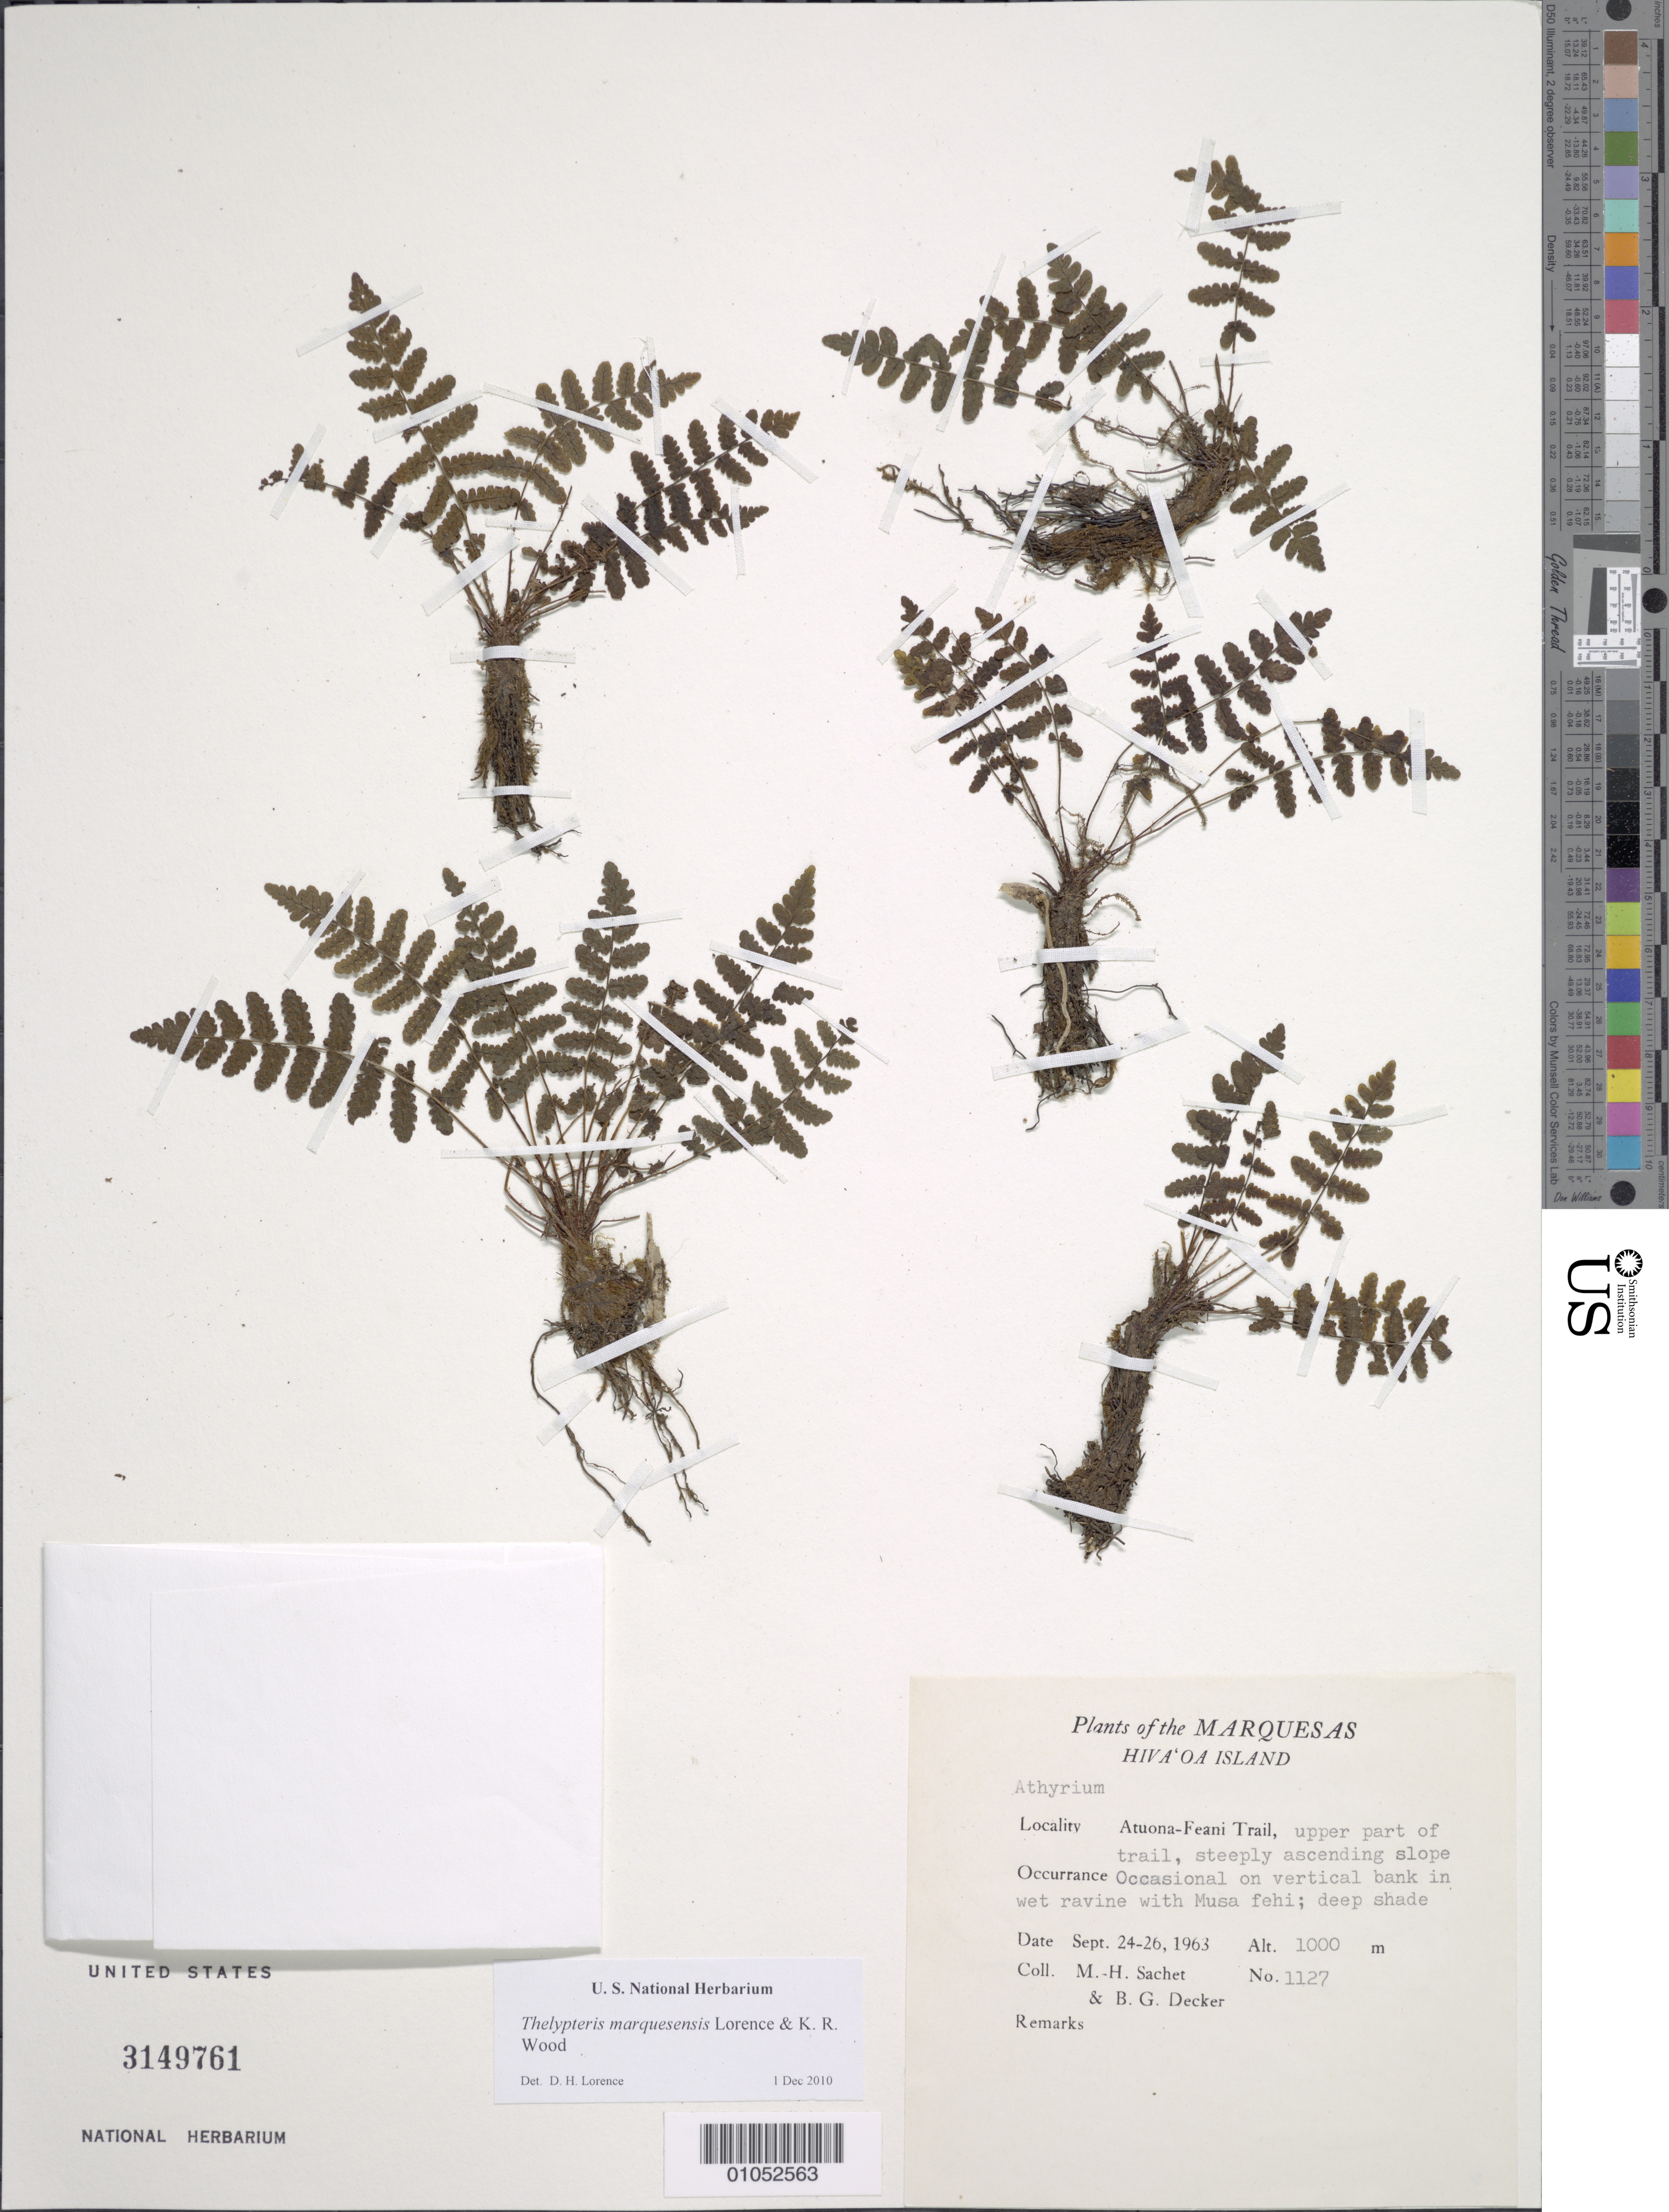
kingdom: Plantae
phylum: Tracheophyta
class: Polypodiopsida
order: Polypodiales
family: Thelypteridaceae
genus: Coryphopteris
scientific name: Coryphopteris marquesensis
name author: (Lorence & K.R. Wood) Lorence & A.R. Sm.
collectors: M.-H. Sachet & B. G. Decker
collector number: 1127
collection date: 1963-09-24/1963-09-26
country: French Polynesia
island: Hiva Oa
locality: Atuona-Feani Trail, upper part of trail, steeply ascending slope.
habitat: Occasional on vertical bank in wet ravine; deep shade.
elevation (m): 1000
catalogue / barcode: US 3149761